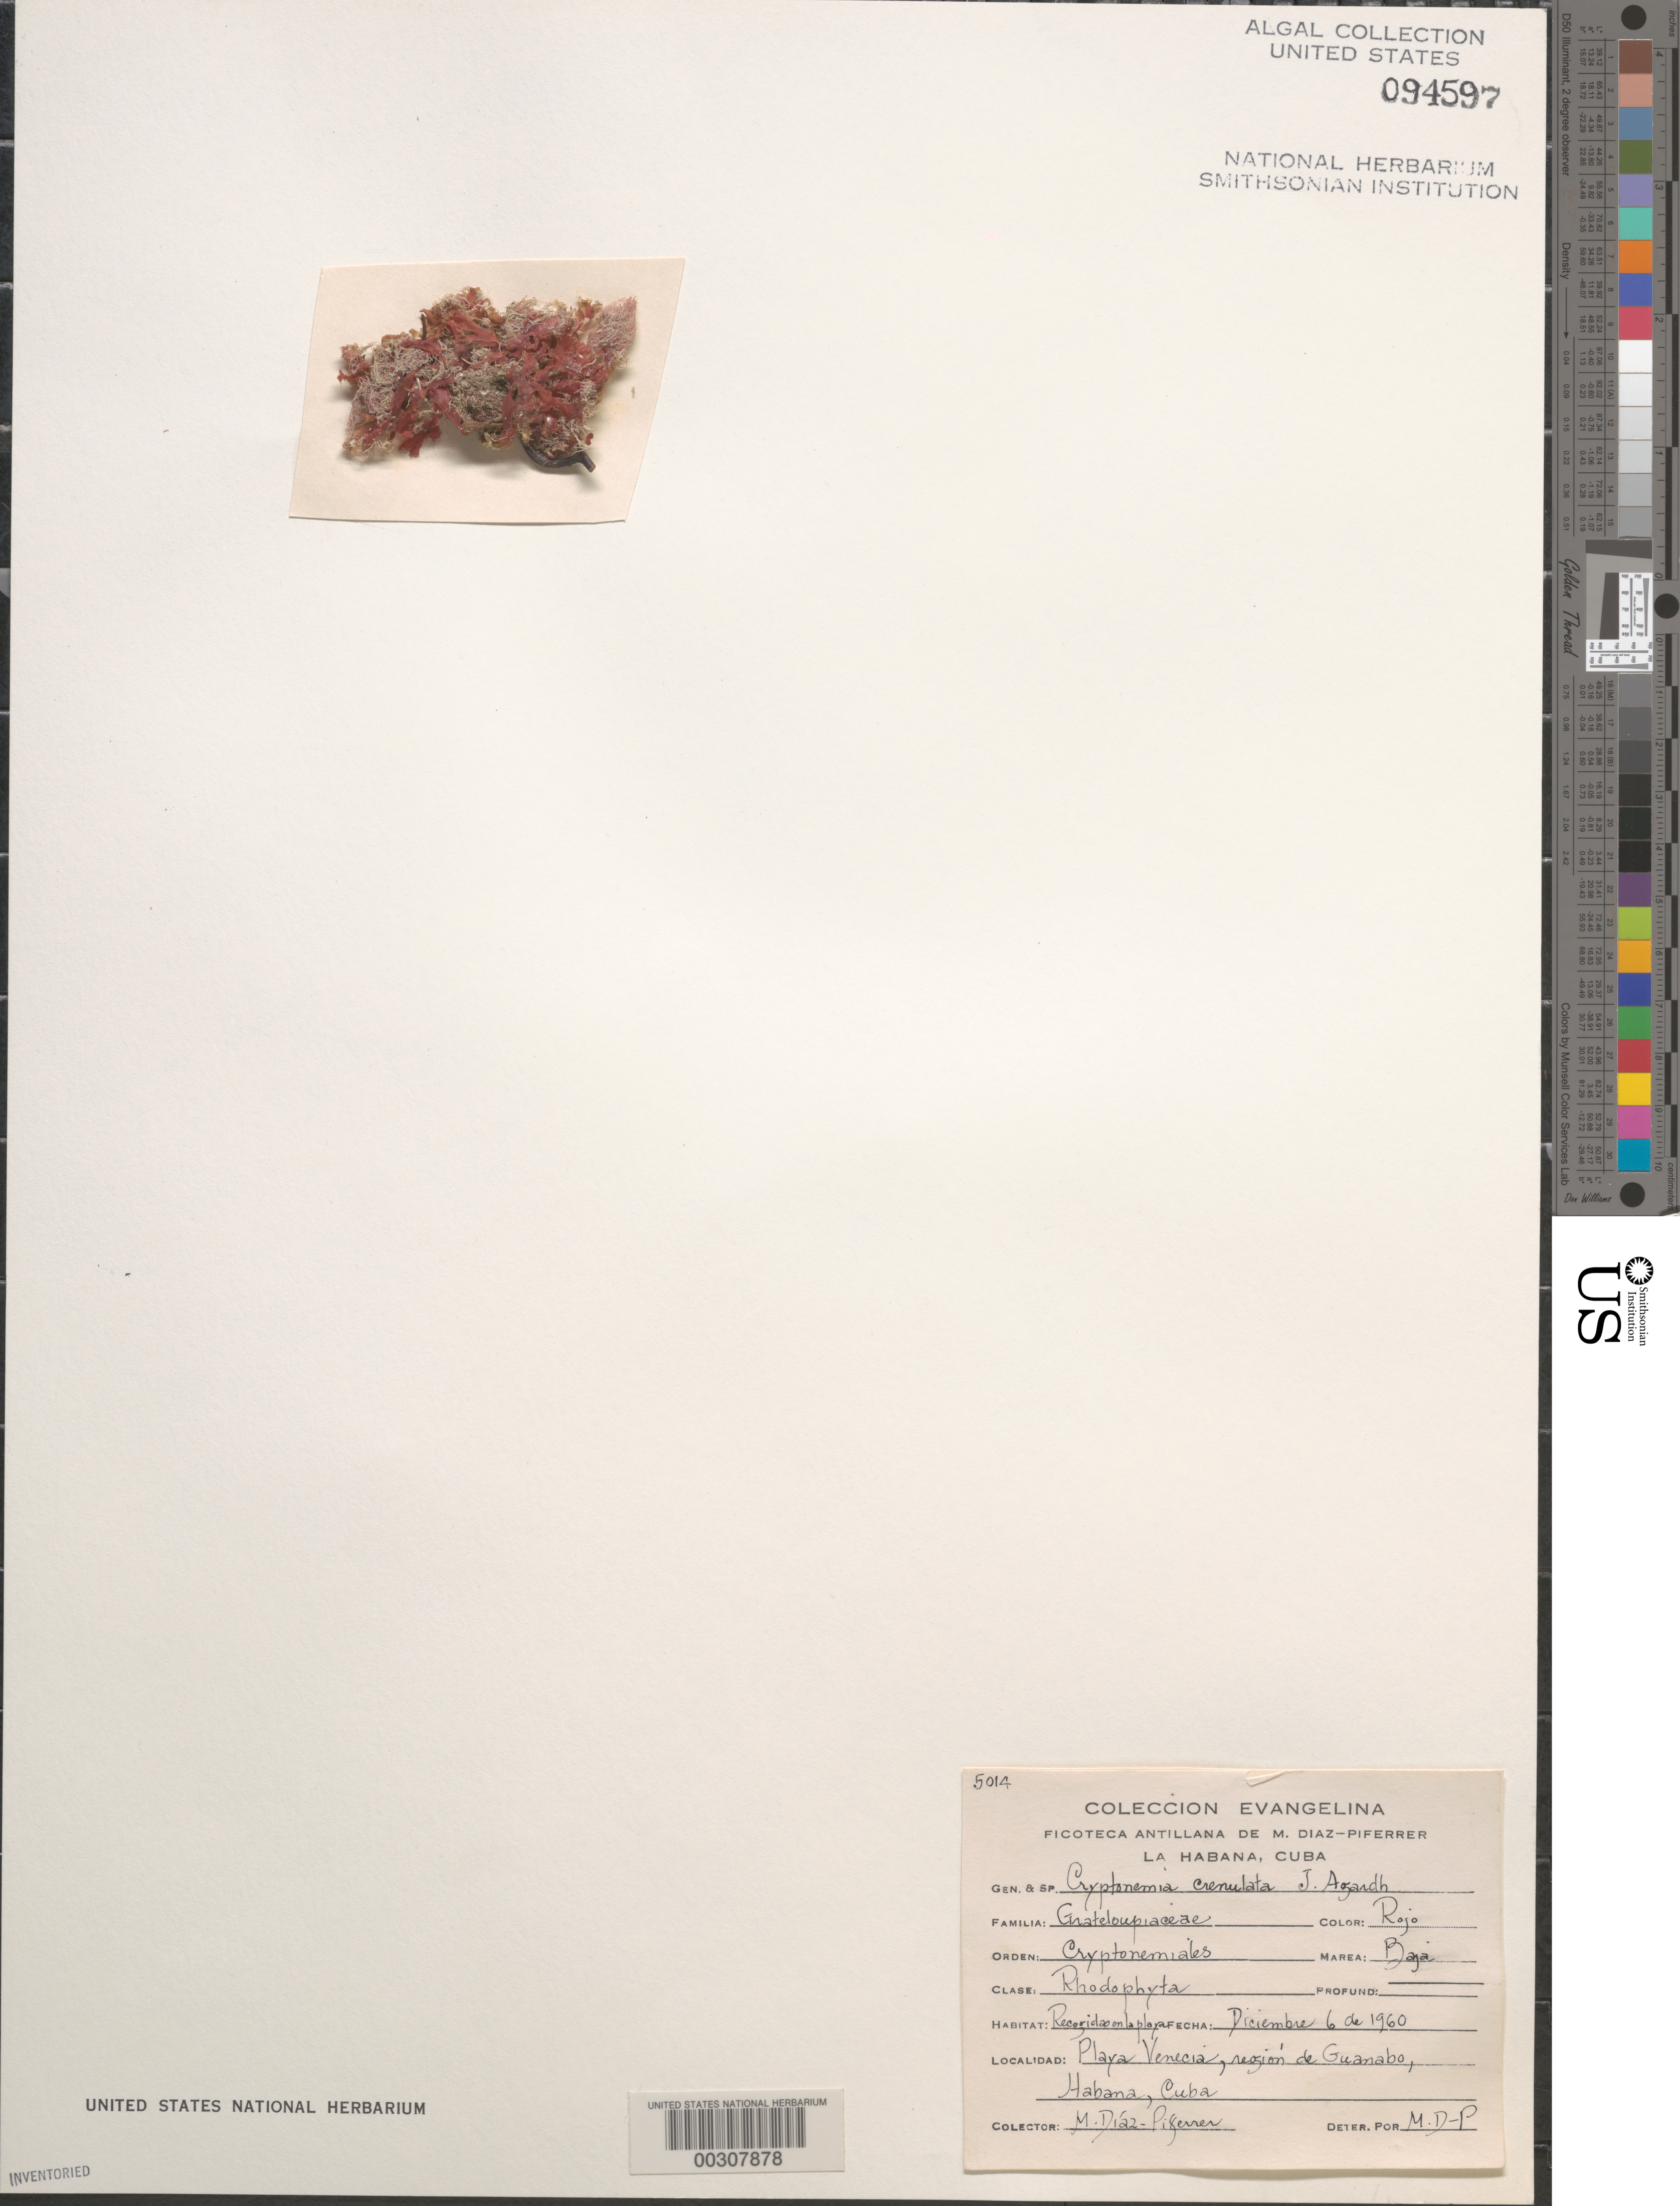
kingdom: Plantae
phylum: Rhodophyta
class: Florideophyceae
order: Halymeniales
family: Halymeniaceae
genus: Cryptonemia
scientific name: Cryptonemia crenulata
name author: (J. Agardh) J. Agardh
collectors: M. Diaz-Piferrer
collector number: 5014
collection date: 1960-12-06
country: Cuba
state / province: La Habana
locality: Playa Venecia, región de Guanabo, Habana.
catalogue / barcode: US 94597